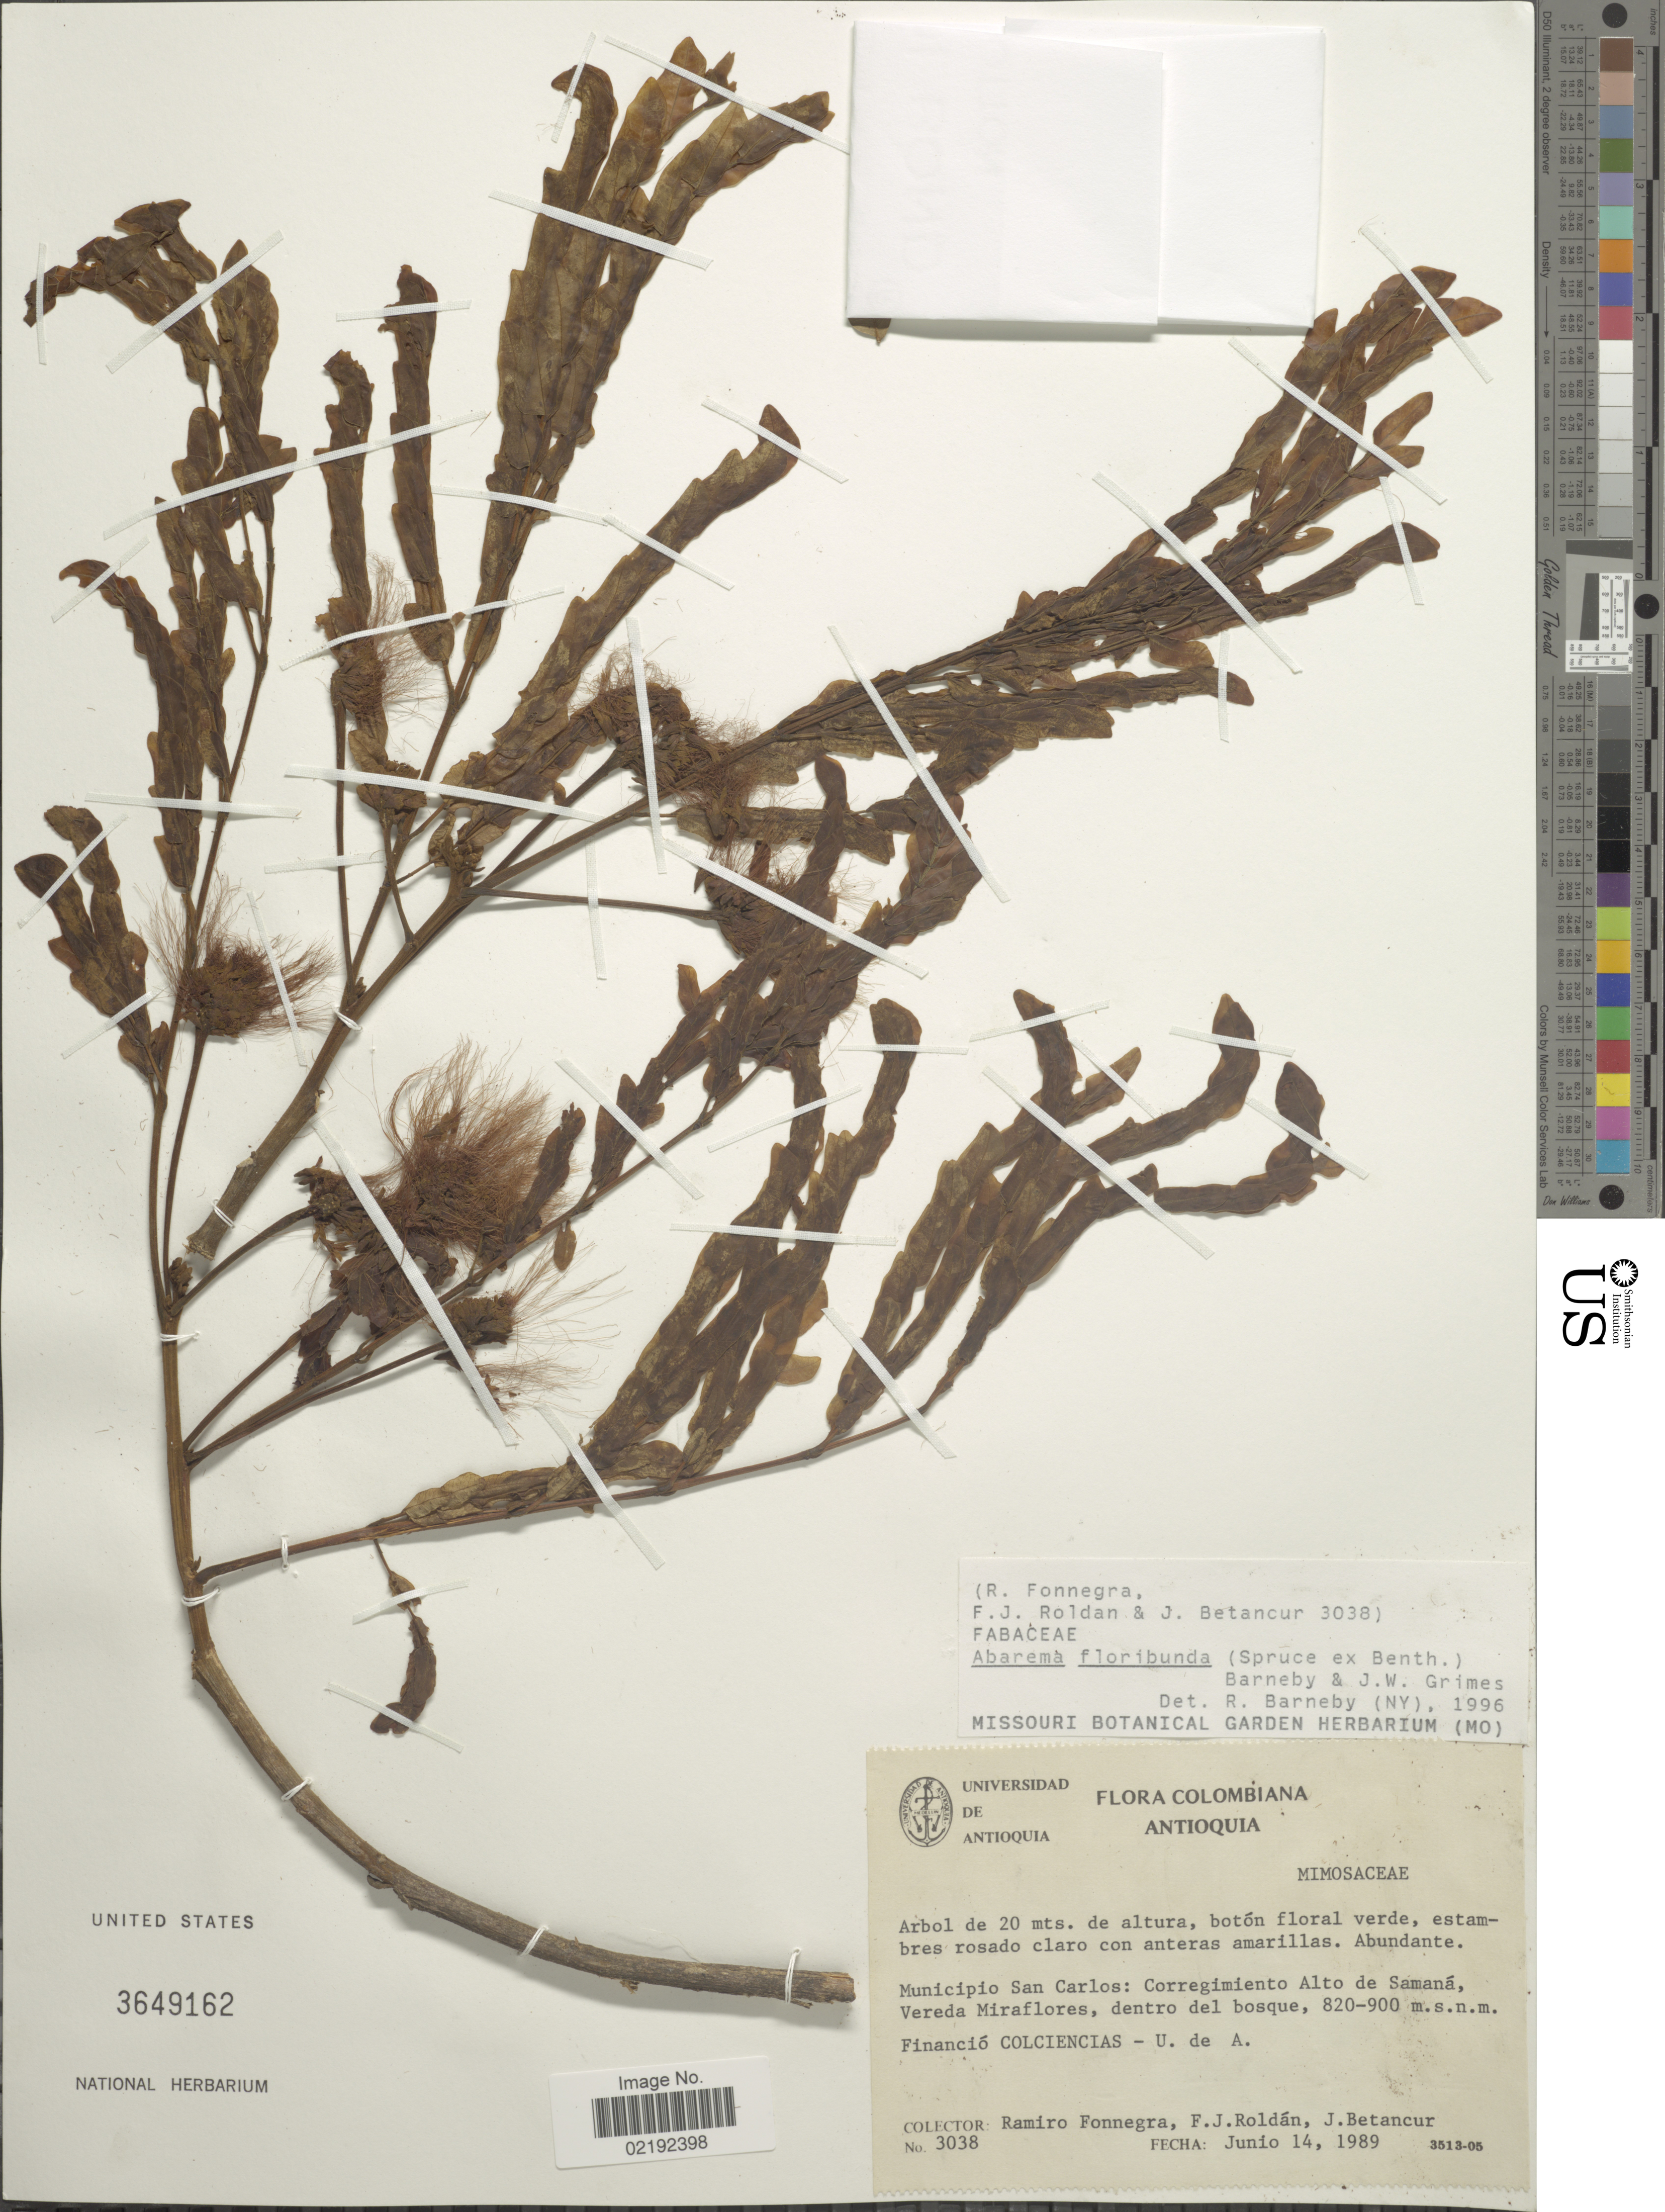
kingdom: Plantae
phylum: Tracheophyta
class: Magnoliopsida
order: Fabales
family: Fabaceae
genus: Abarema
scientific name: Abarema floribunda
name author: (Benth.) Barneby & J.W. Grimes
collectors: R. Fonnegra G., F. J. Roldán & J. Betancur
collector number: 3038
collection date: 1989-06-14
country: Colombia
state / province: Antioquia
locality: Municipio San Carlos, Corregimiento Alto de Samana, Vereda Miraflores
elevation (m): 820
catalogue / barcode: US 3649162